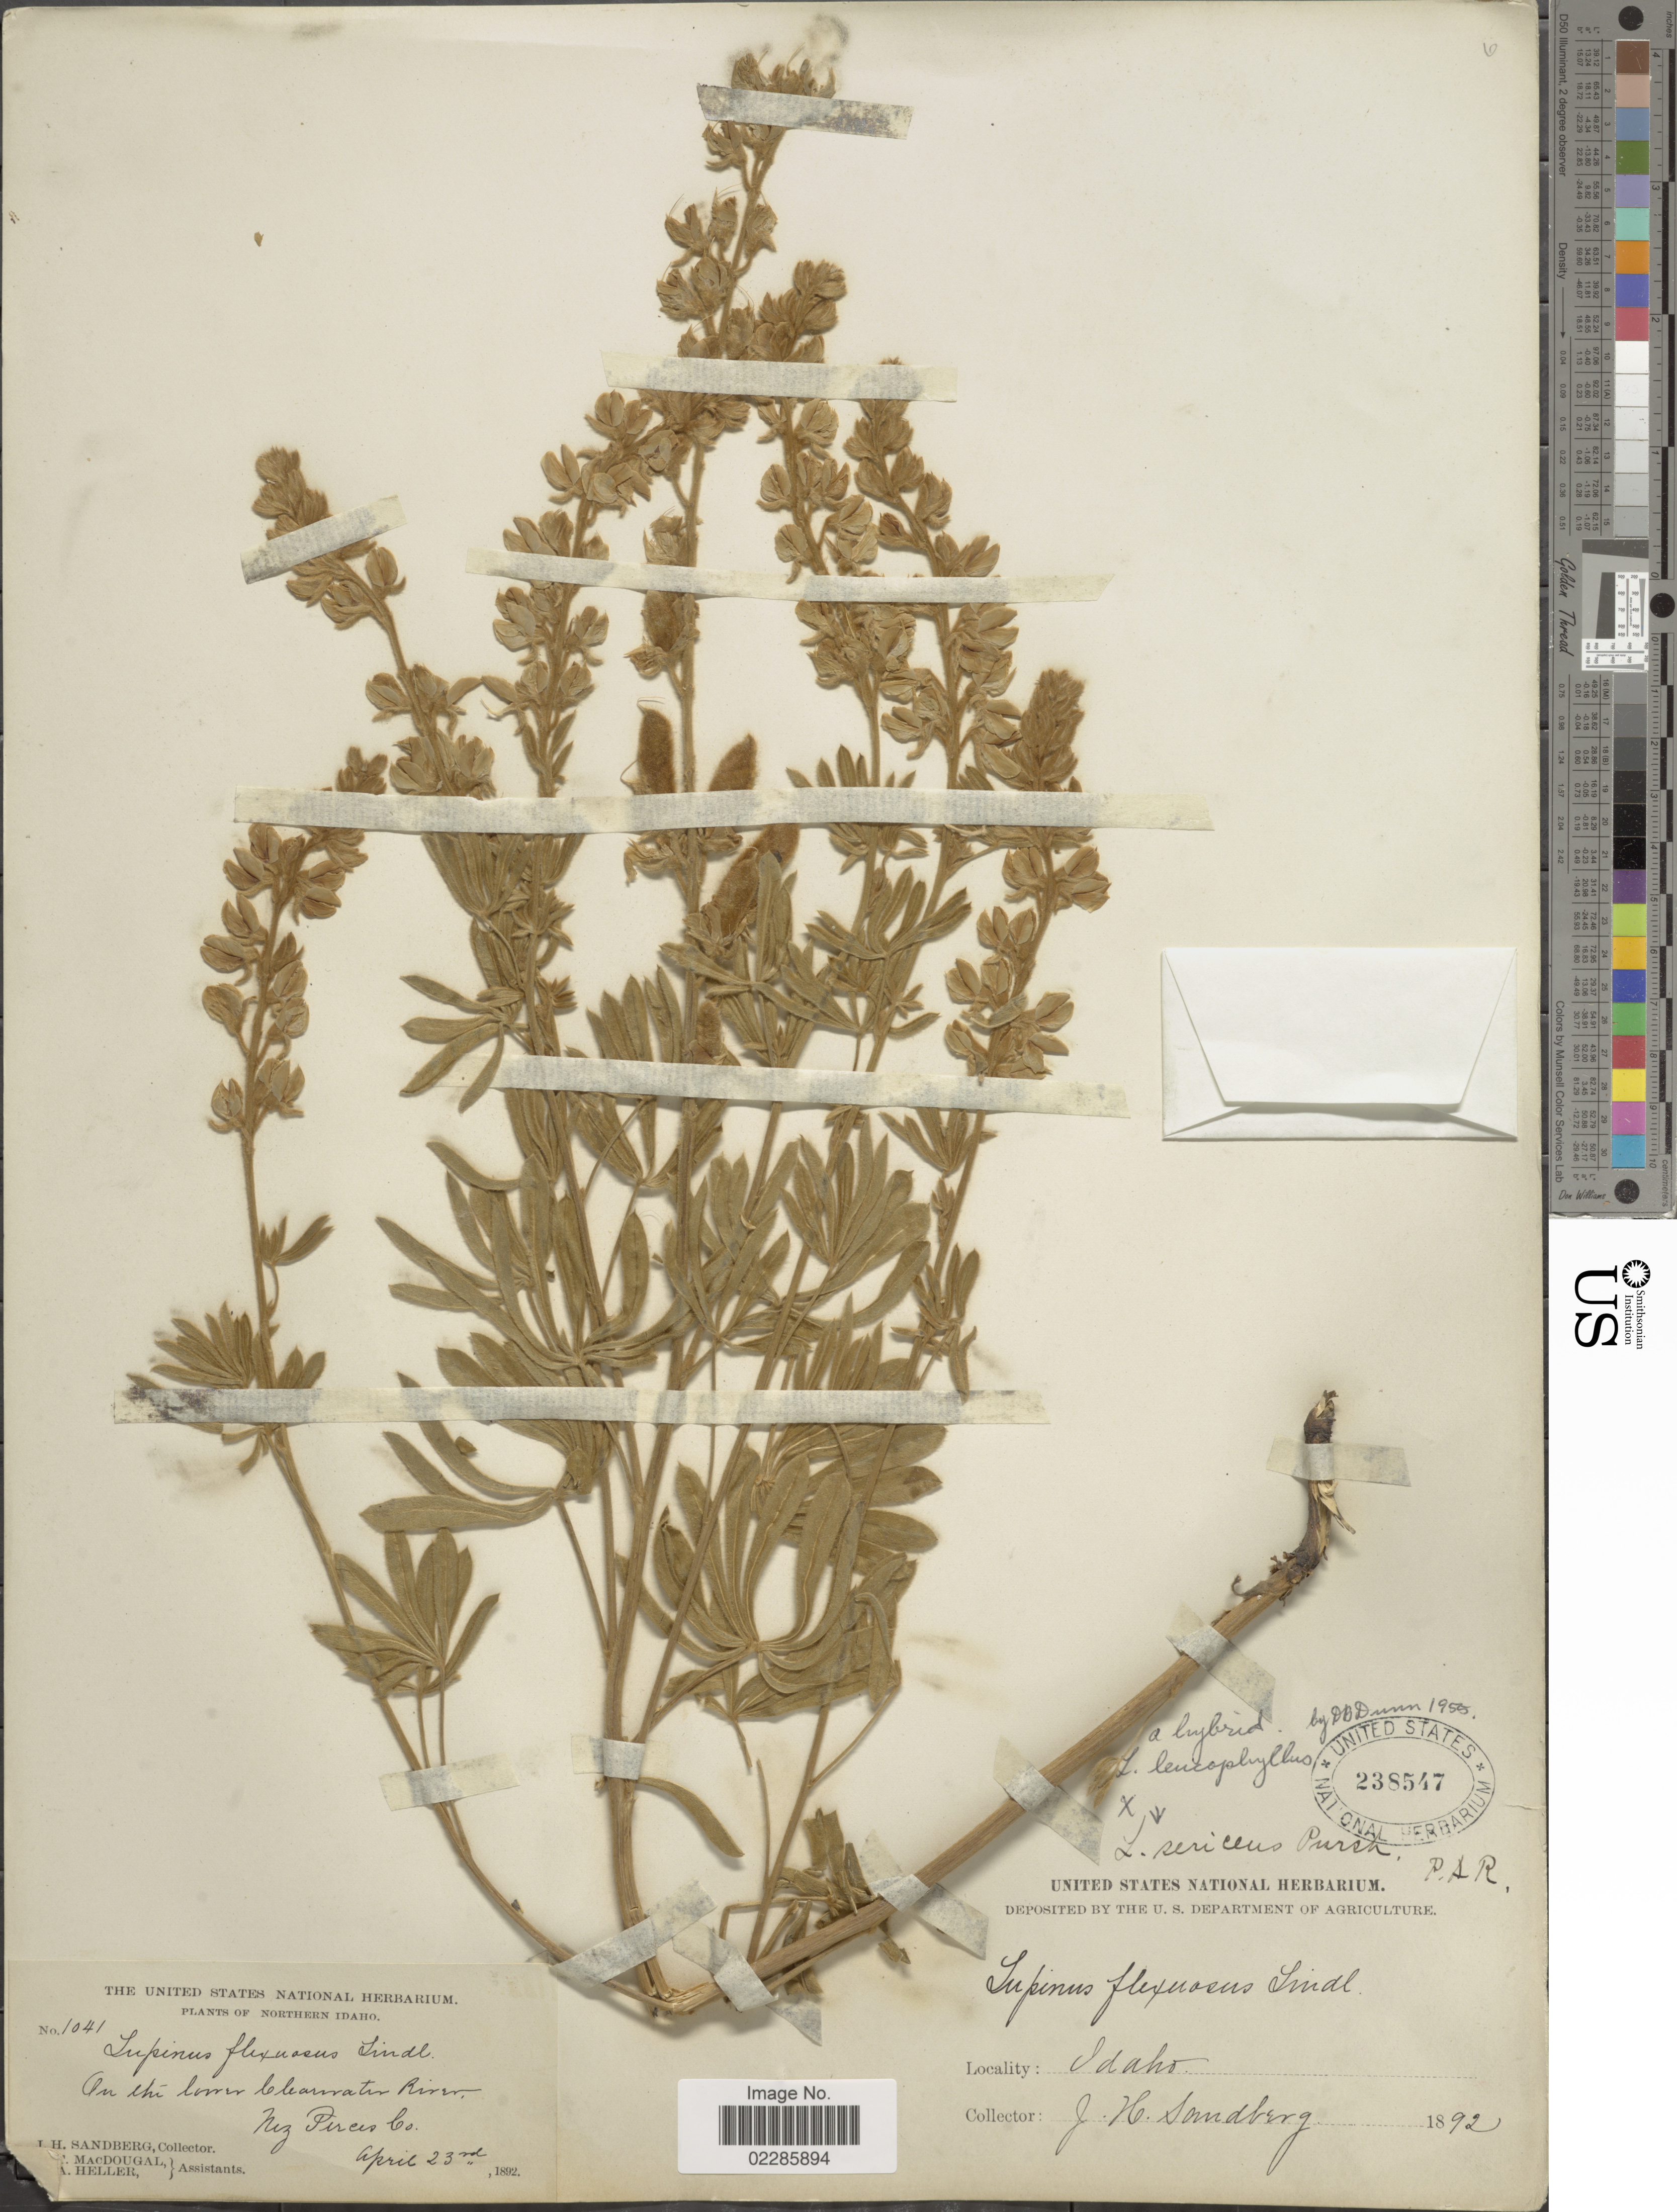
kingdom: Plantae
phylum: Tracheophyta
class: Magnoliopsida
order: Fabales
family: Fabaceae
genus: Lupinus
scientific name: Lupinus leucophyllus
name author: Douglas ex Lindl.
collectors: J. H. Sandberg, D. T. MacDougal & A. A. Heller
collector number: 1041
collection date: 1892-04-23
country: United States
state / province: Idaho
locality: Northern Idaho, On the lower Clearwater River, Nez Perces Co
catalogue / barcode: US 238547